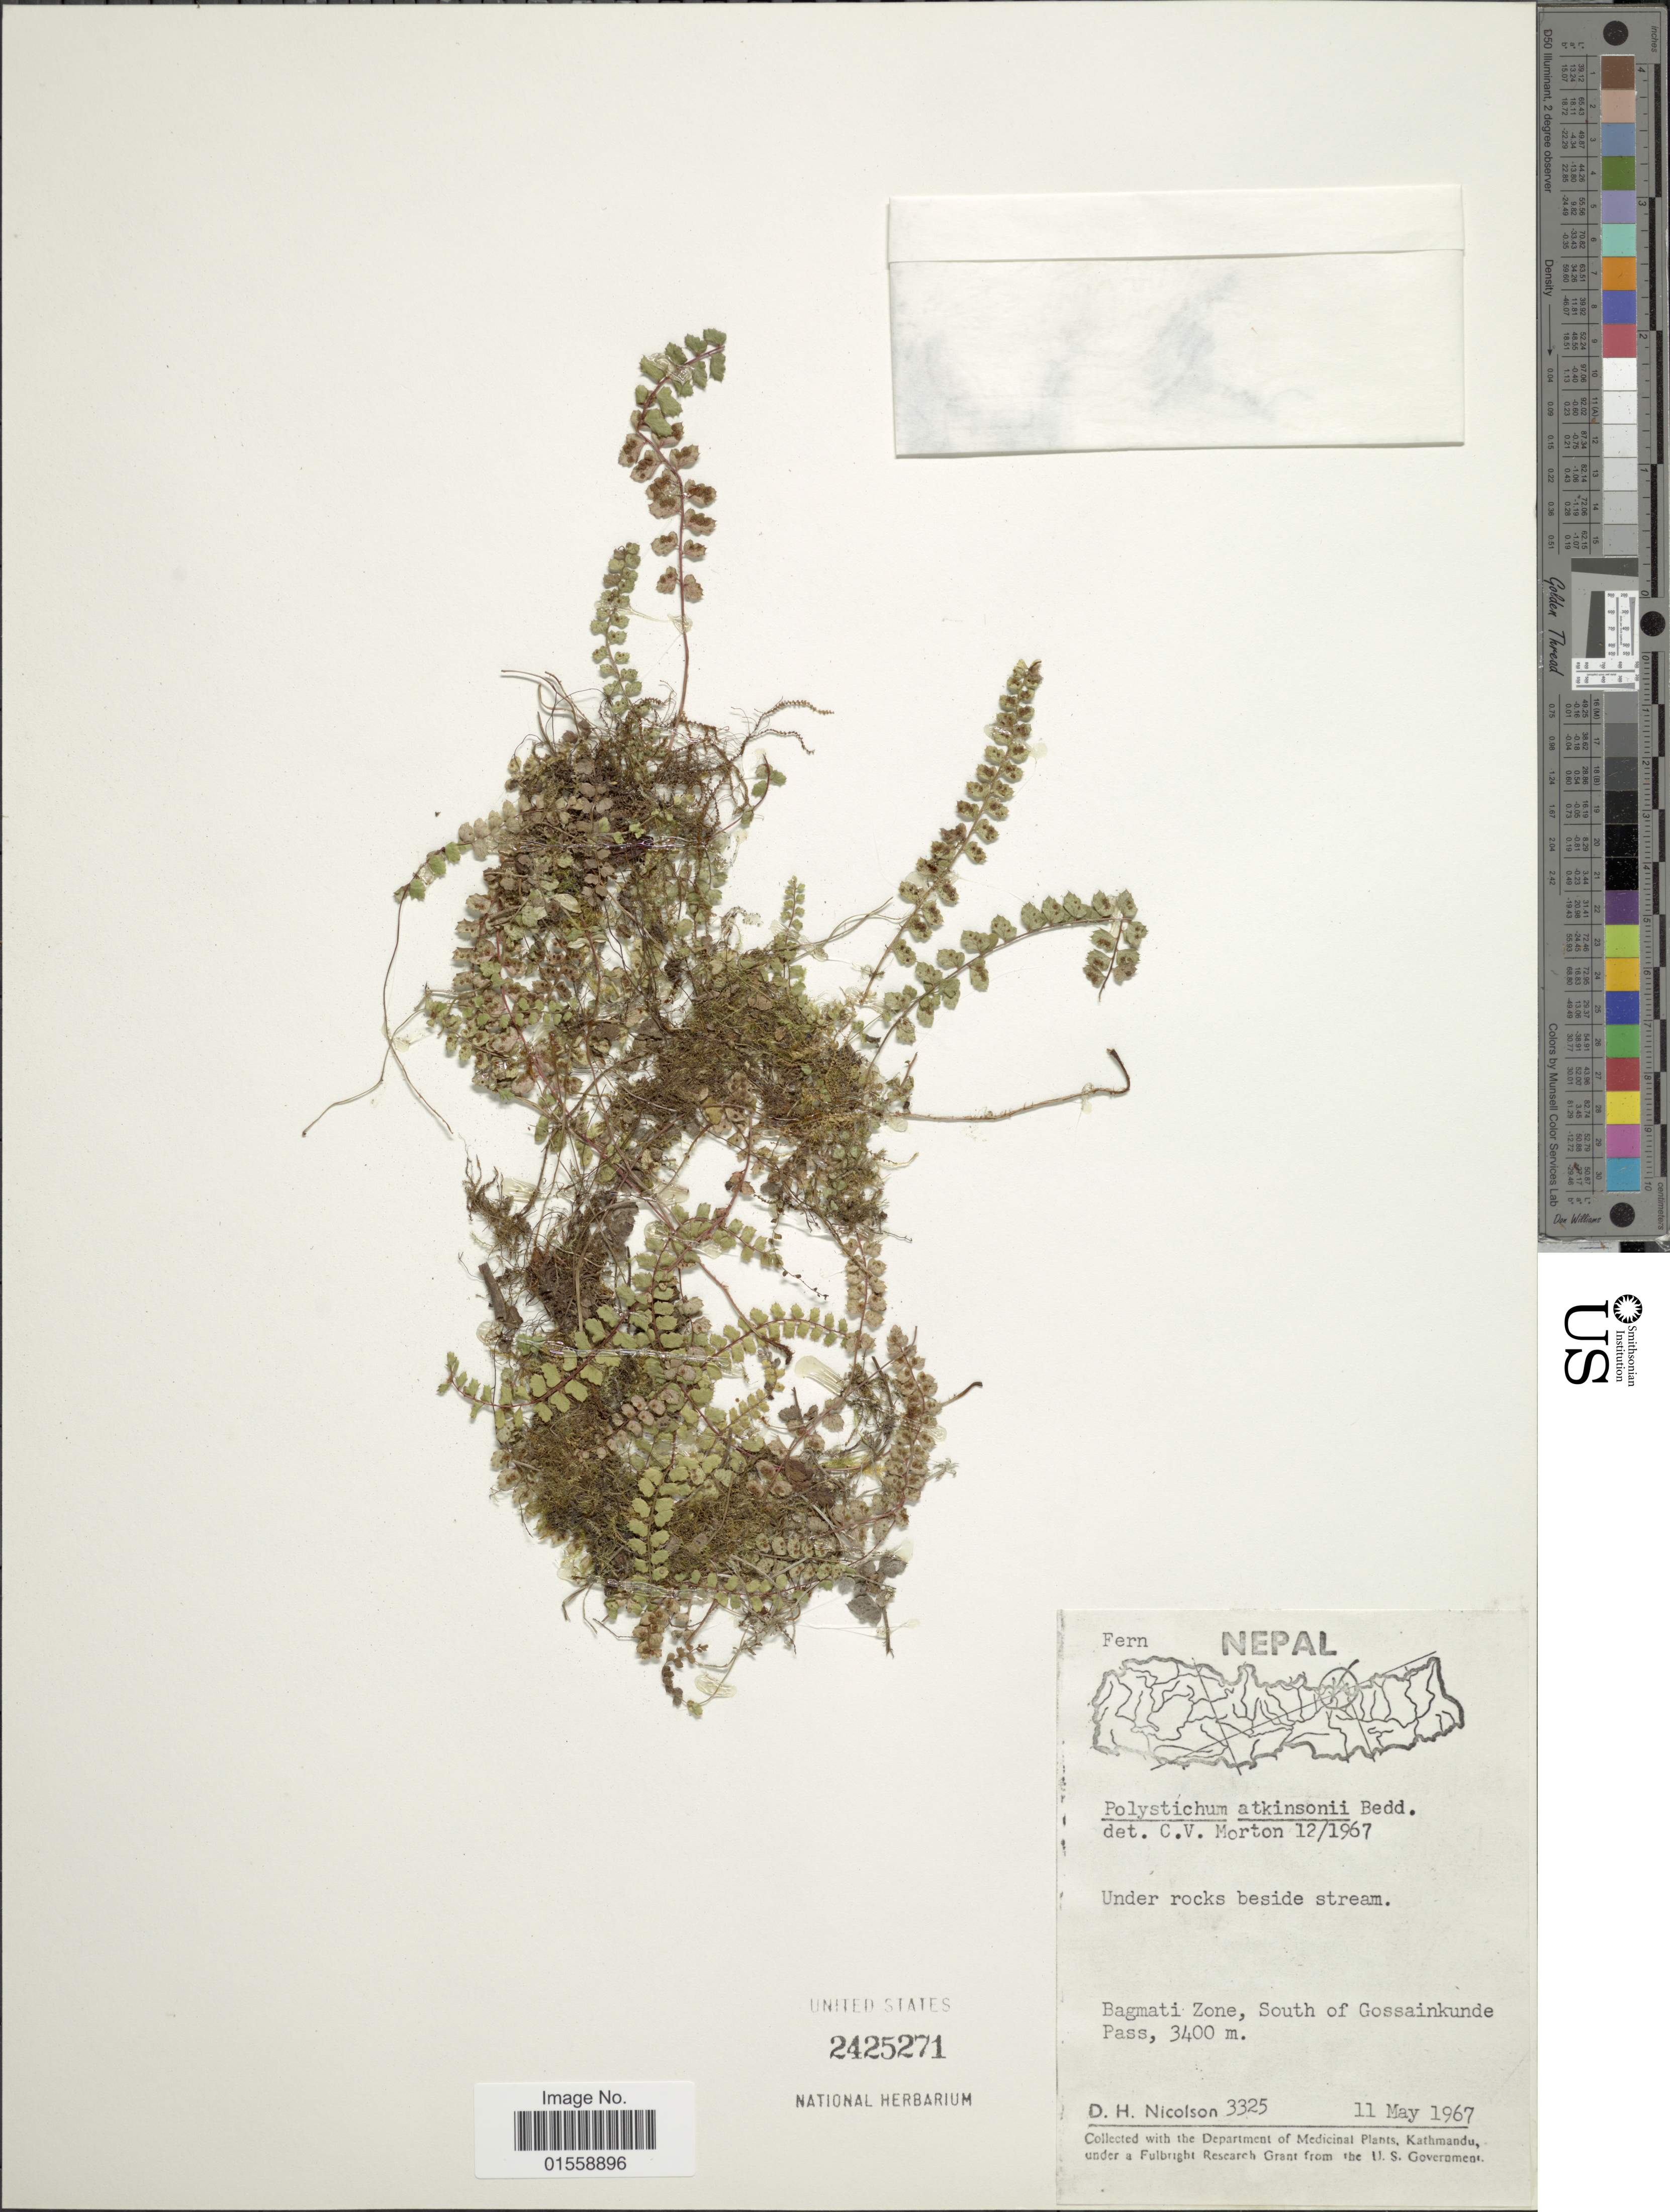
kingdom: Plantae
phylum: Tracheophyta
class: Polypodiopsida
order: Polypodiales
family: Dryopteridaceae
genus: Polystichum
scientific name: Polystichum atkinsonii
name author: Bedd.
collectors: D. H. Nicolson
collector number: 3325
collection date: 1967-05-11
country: Nepal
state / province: Bagmati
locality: Nepal, Bagmati Zone, South of Gossainkunde Pass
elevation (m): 3400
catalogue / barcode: US 2425271